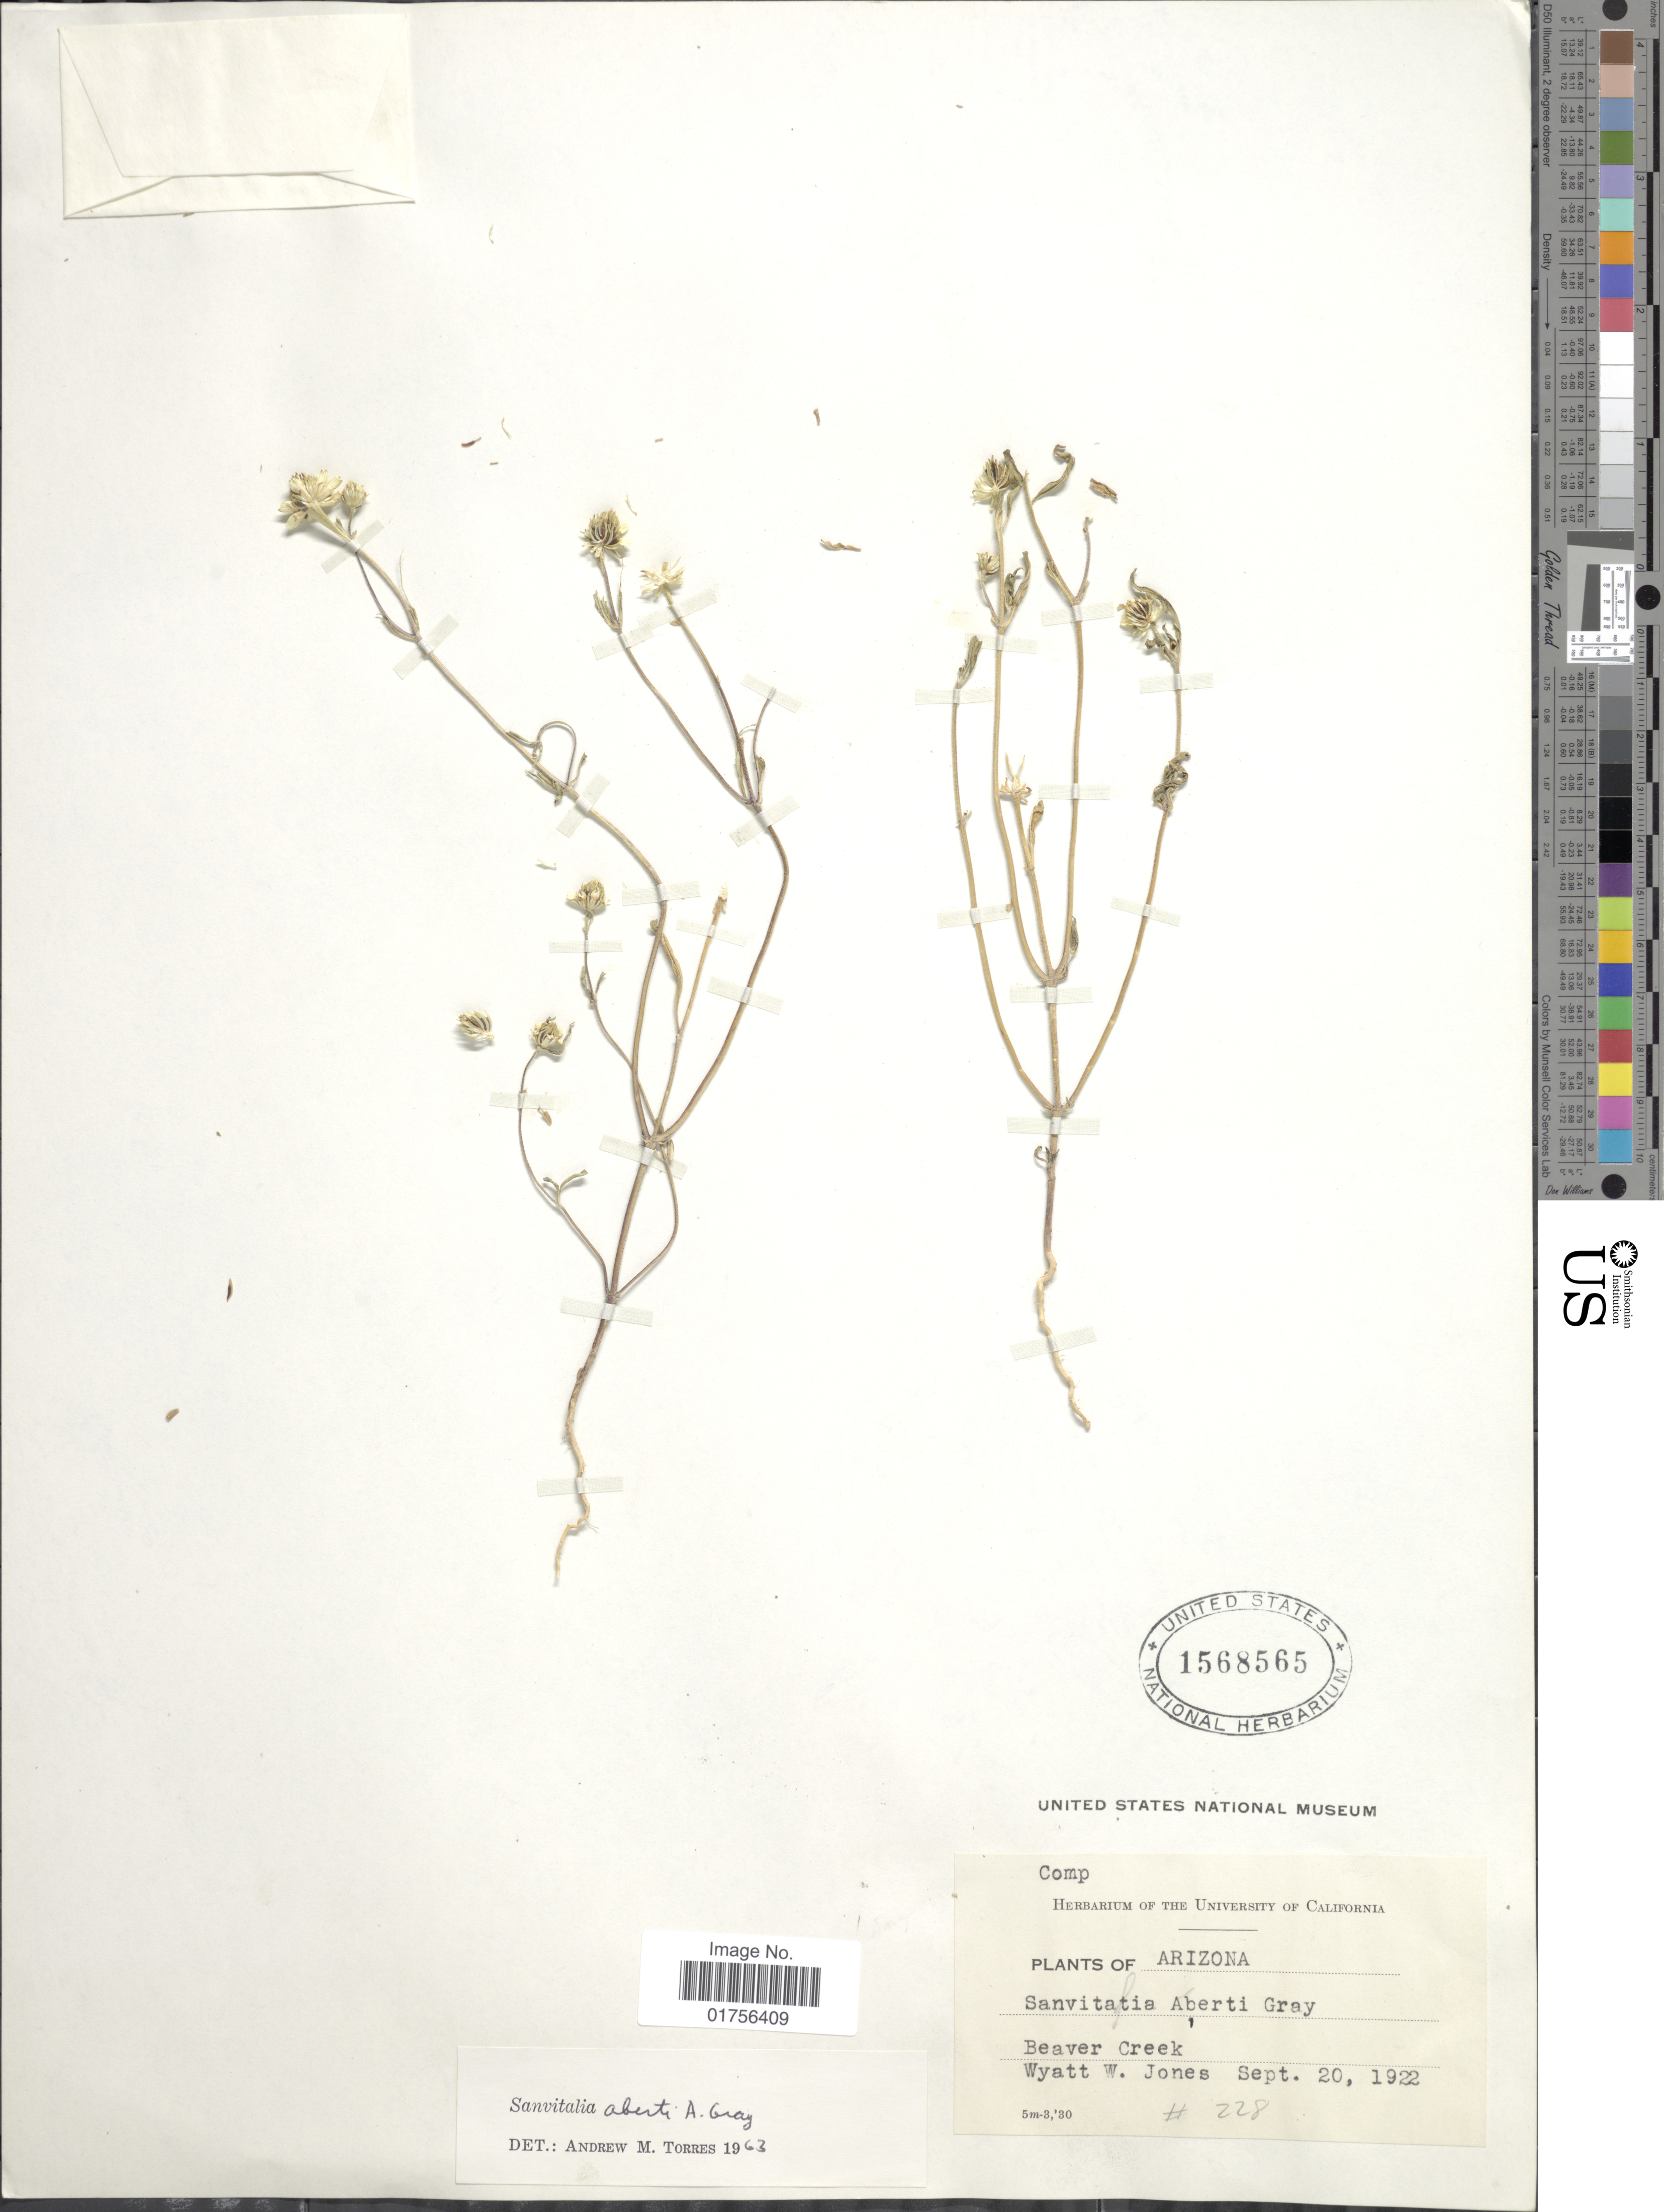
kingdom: Plantae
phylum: Tracheophyta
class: Magnoliopsida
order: Asterales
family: Asteraceae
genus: Sanvitalia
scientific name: Sanvitalia aberti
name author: A. Gray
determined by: Skibicki, Samuel V.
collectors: W. W. Jones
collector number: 228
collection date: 1922-09-20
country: United States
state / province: Arizona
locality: Beaverj Creek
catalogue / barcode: US 1568565